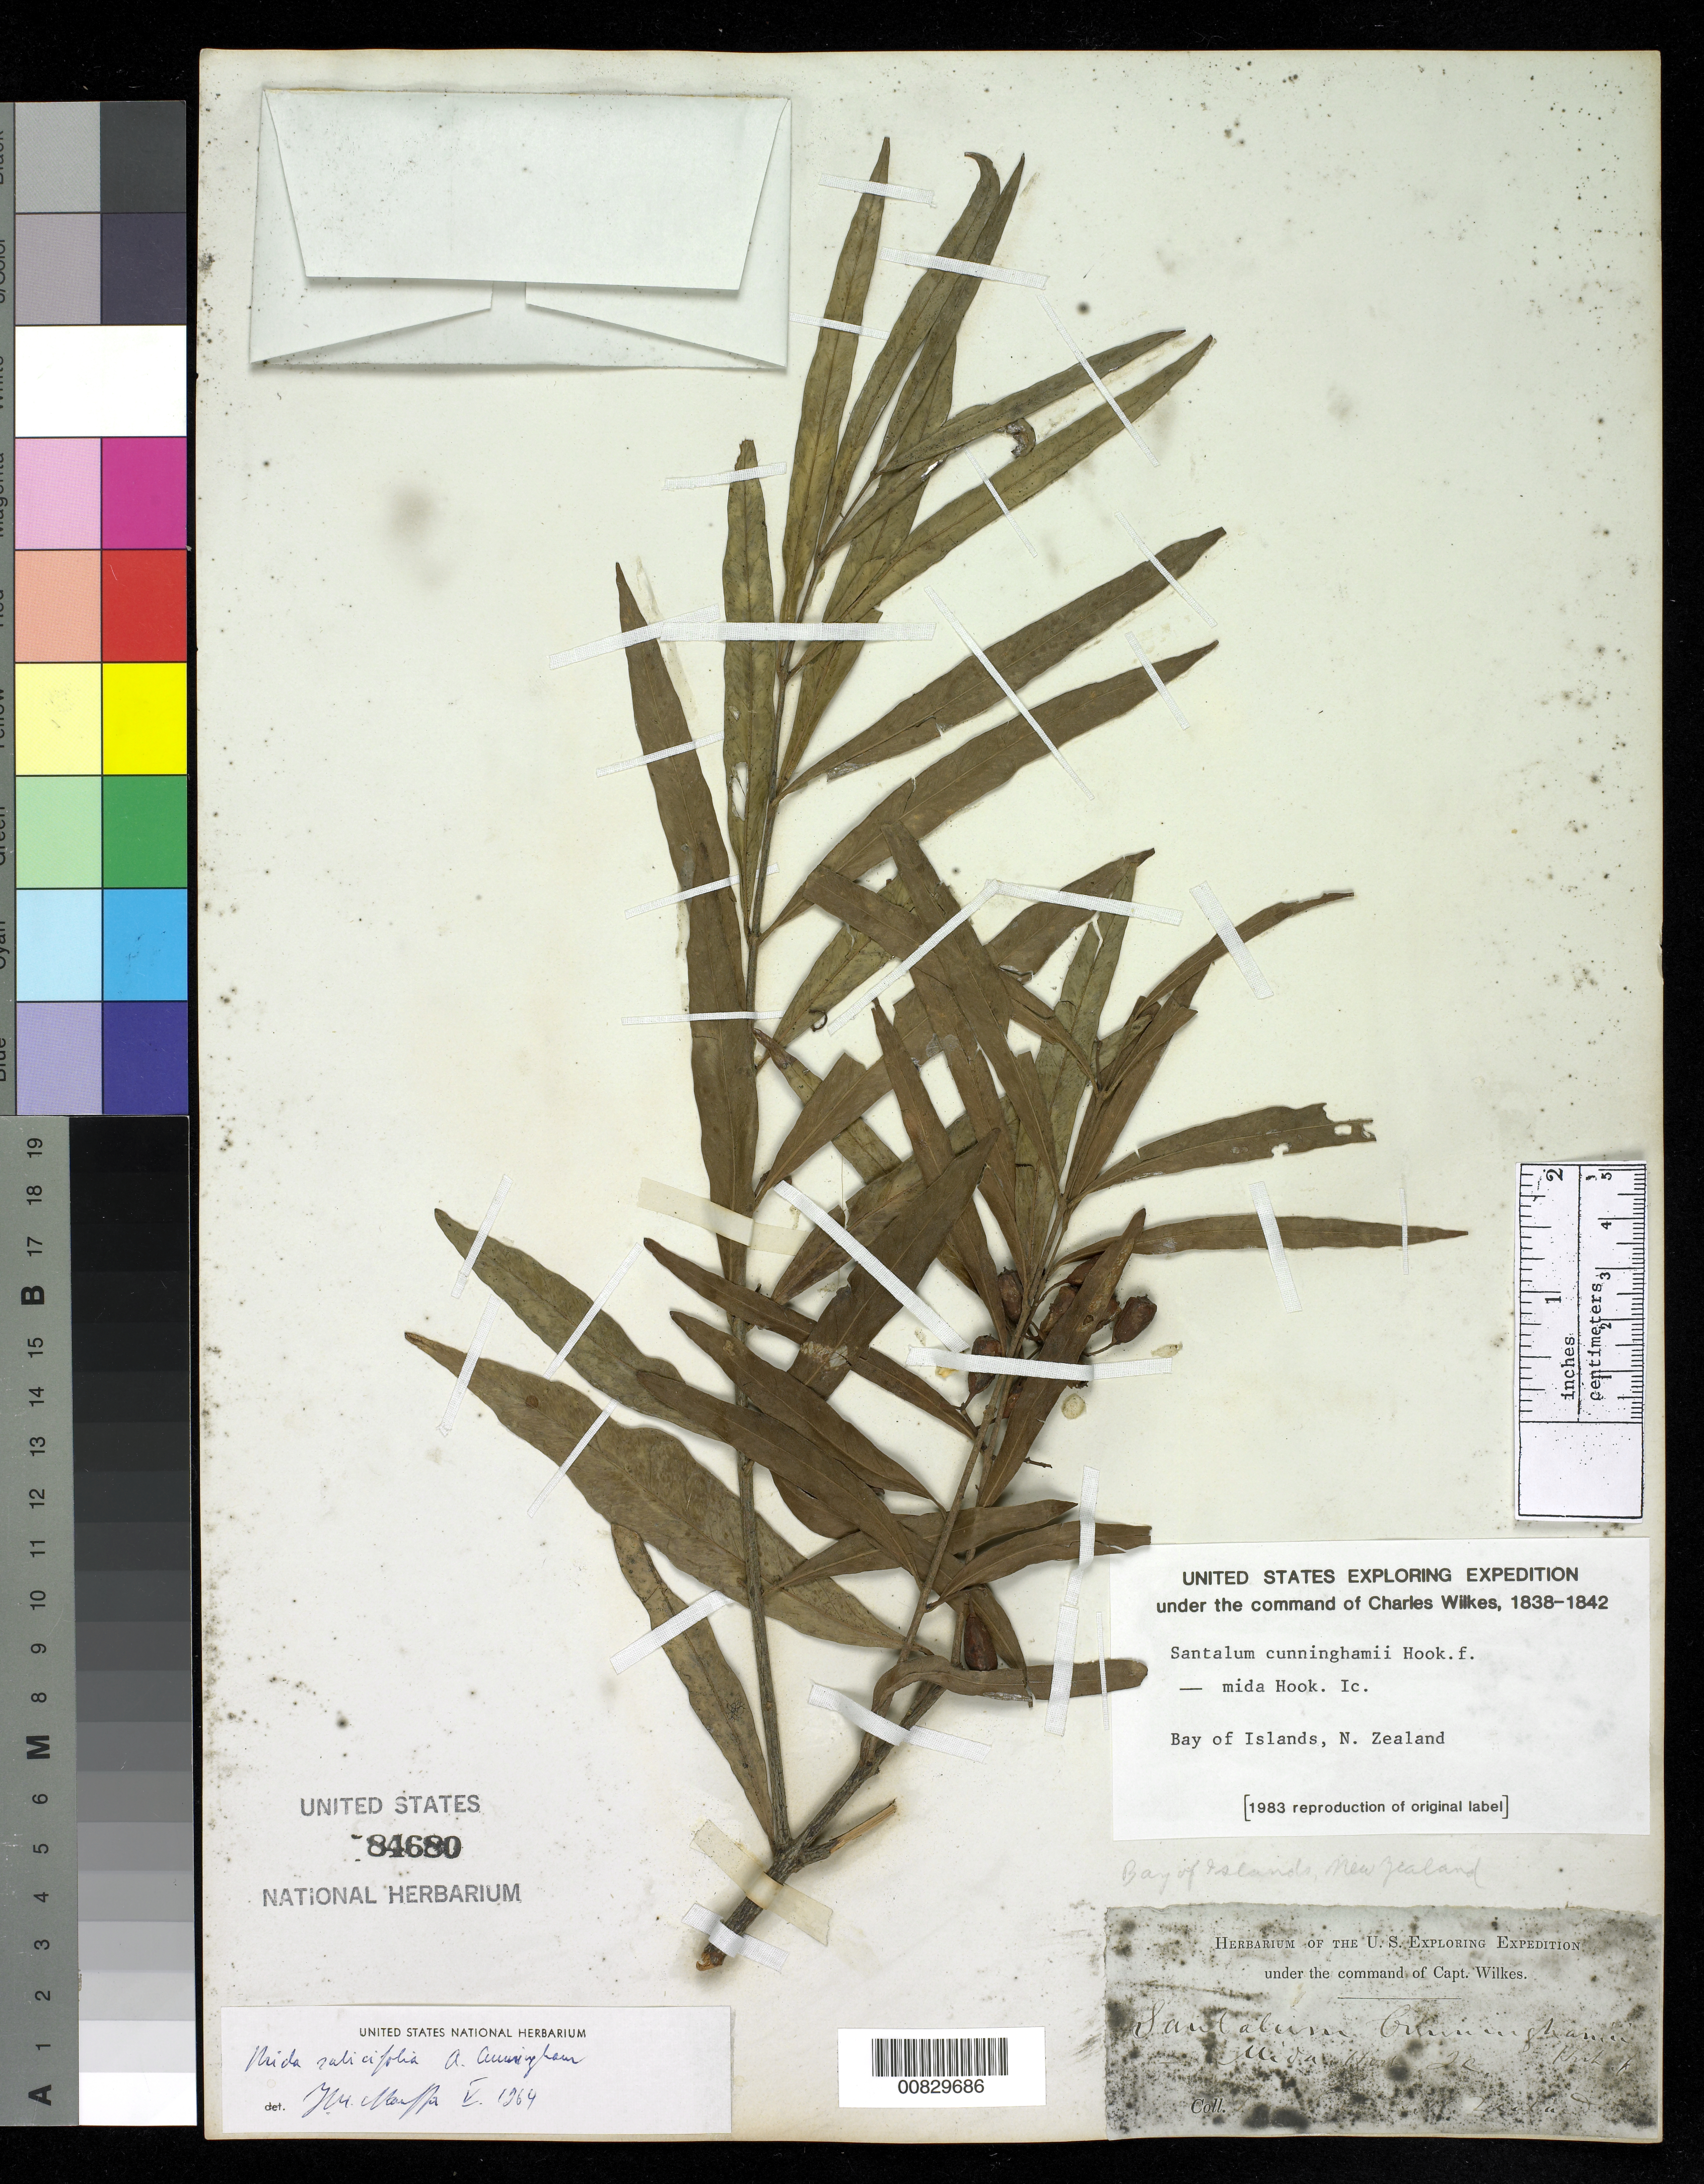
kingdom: Plantae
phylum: Tracheophyta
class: Magnoliopsida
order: Santalales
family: Santalaceae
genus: Santalum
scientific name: Santalum cunninghamii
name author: Hook. f.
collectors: Wilkes Explor. Exped.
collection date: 1838/1842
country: New Zealand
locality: Bay of Islands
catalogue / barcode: US 84680